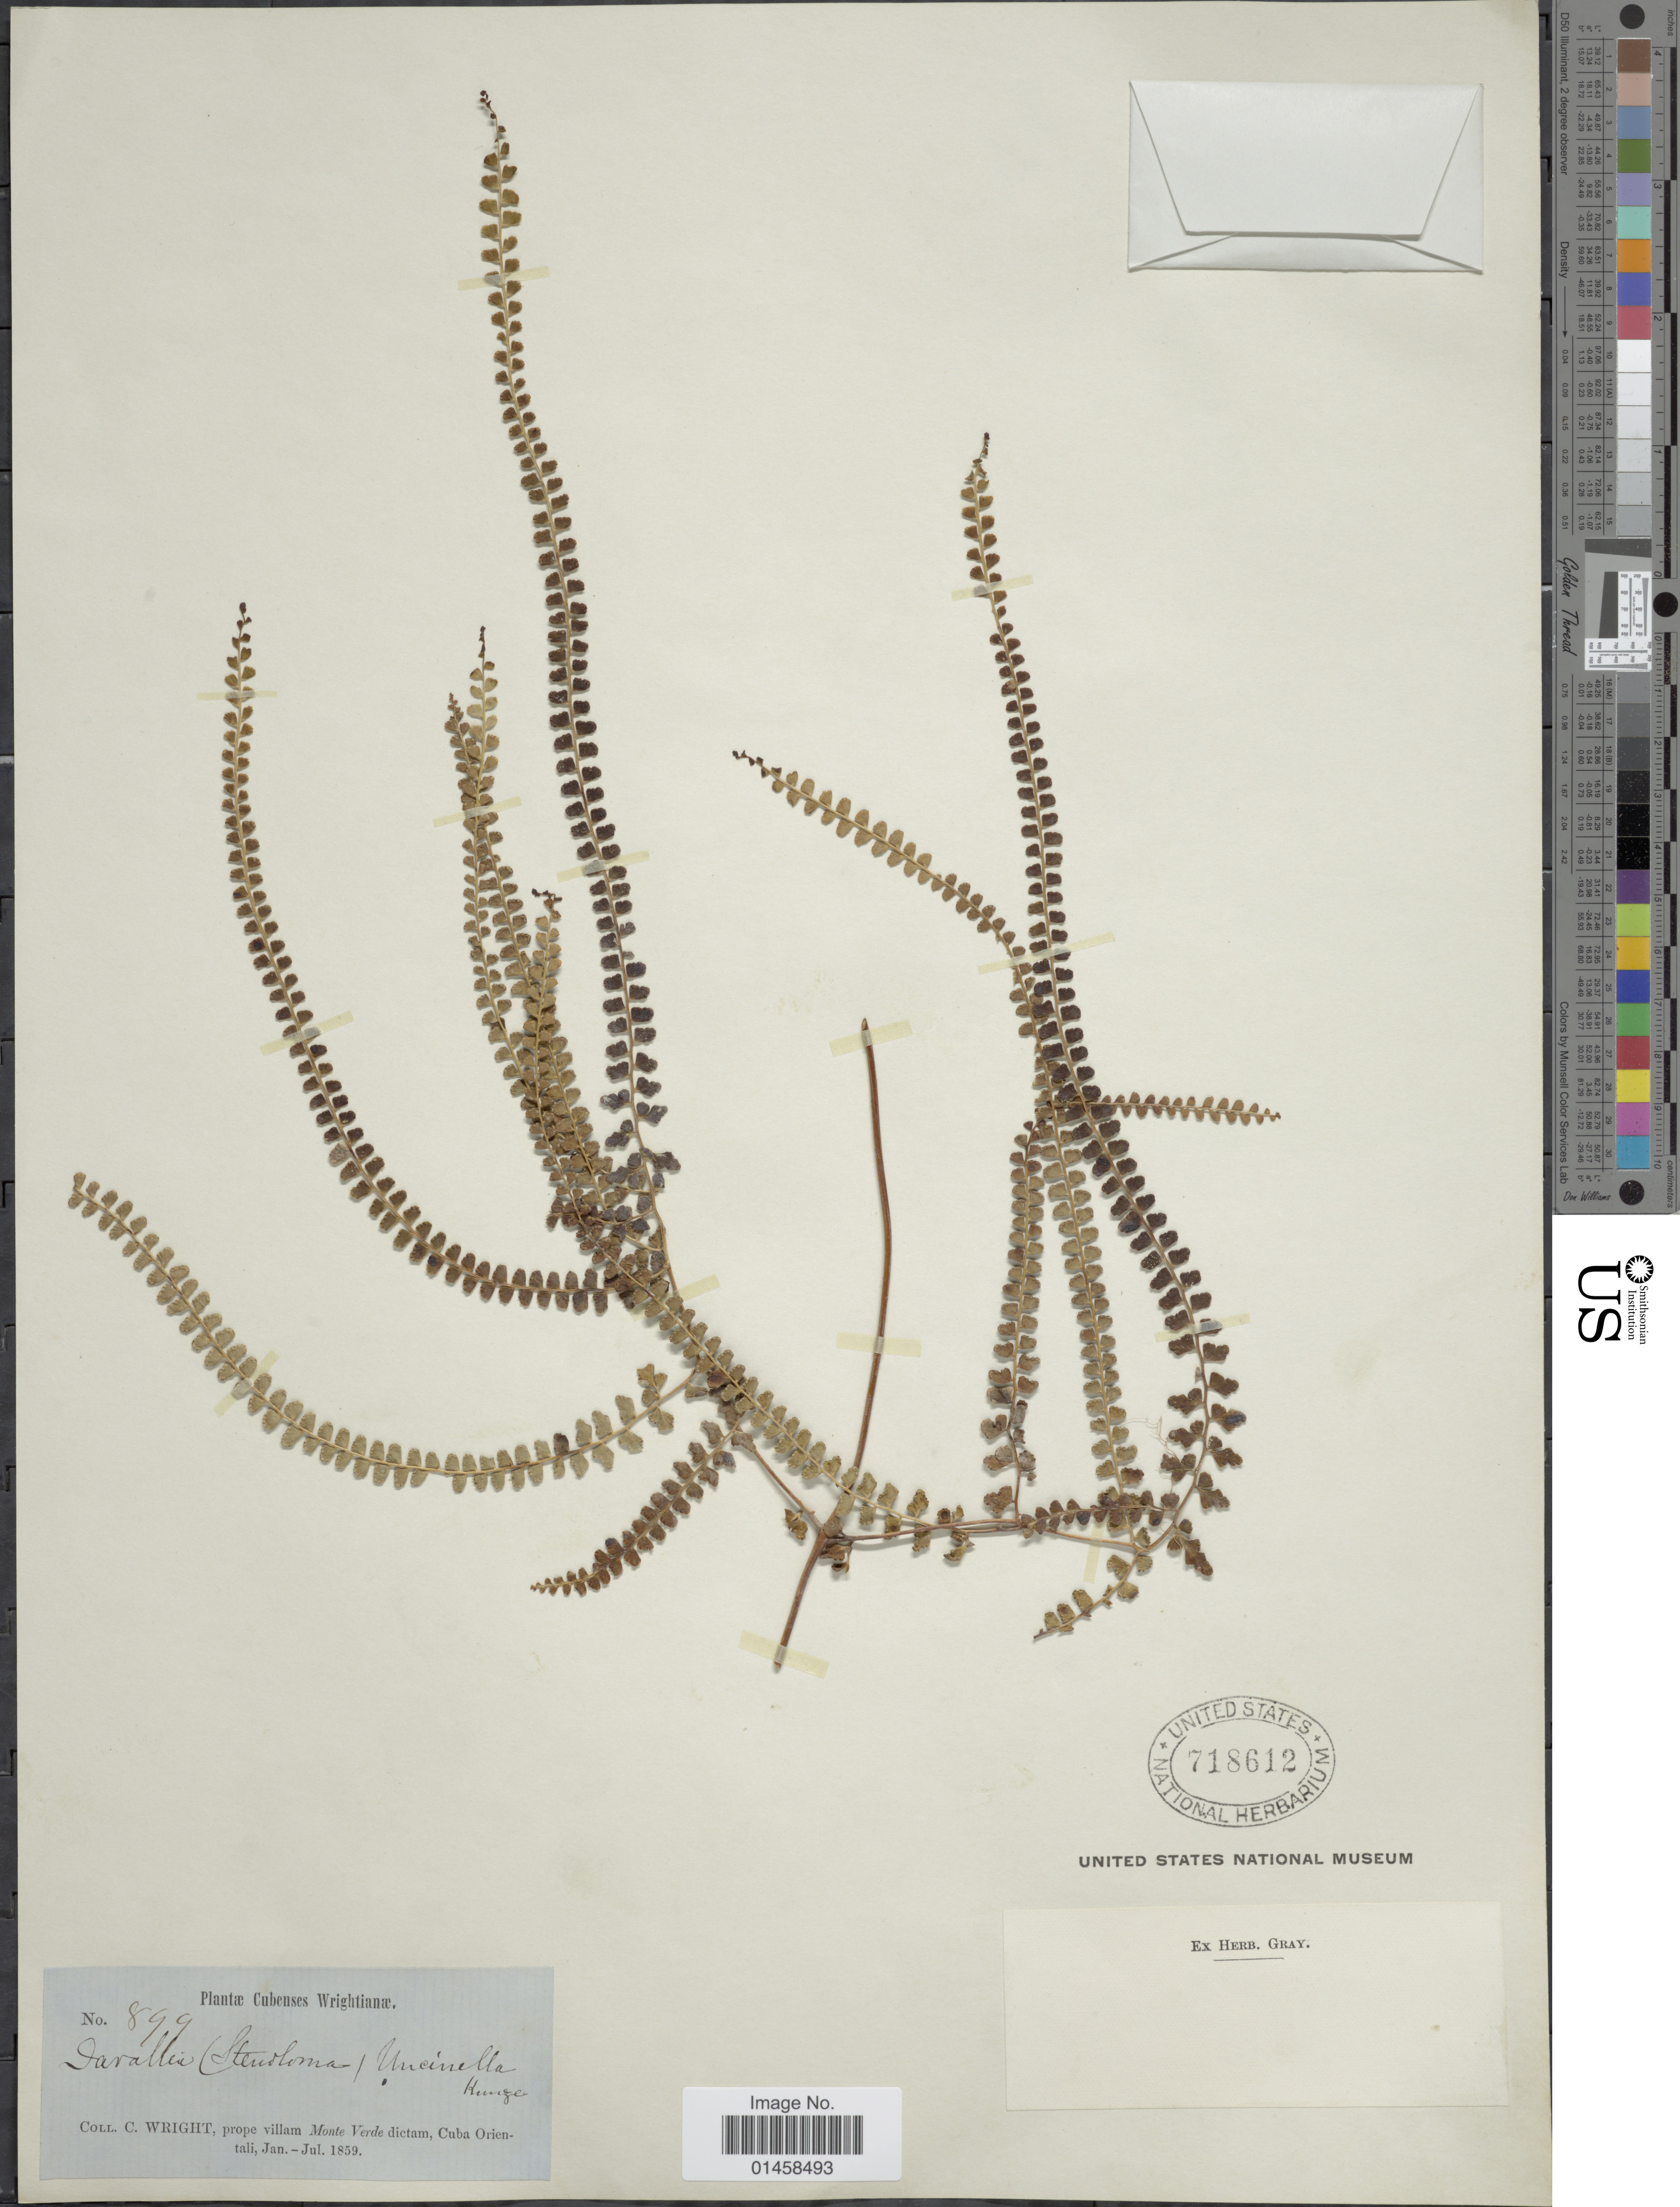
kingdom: Plantae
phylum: Tracheophyta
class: Polypodiopsida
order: Polypodiales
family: Lindsaeaceae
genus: Odontosoria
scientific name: Odontosoria scandens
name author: (Desv.) C. Chr.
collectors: C. Wright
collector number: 899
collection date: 1859-01/1859-07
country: Cuba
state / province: Oriente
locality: Prope villam Monte Verde dictam, Cuba Orientali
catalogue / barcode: US 718612